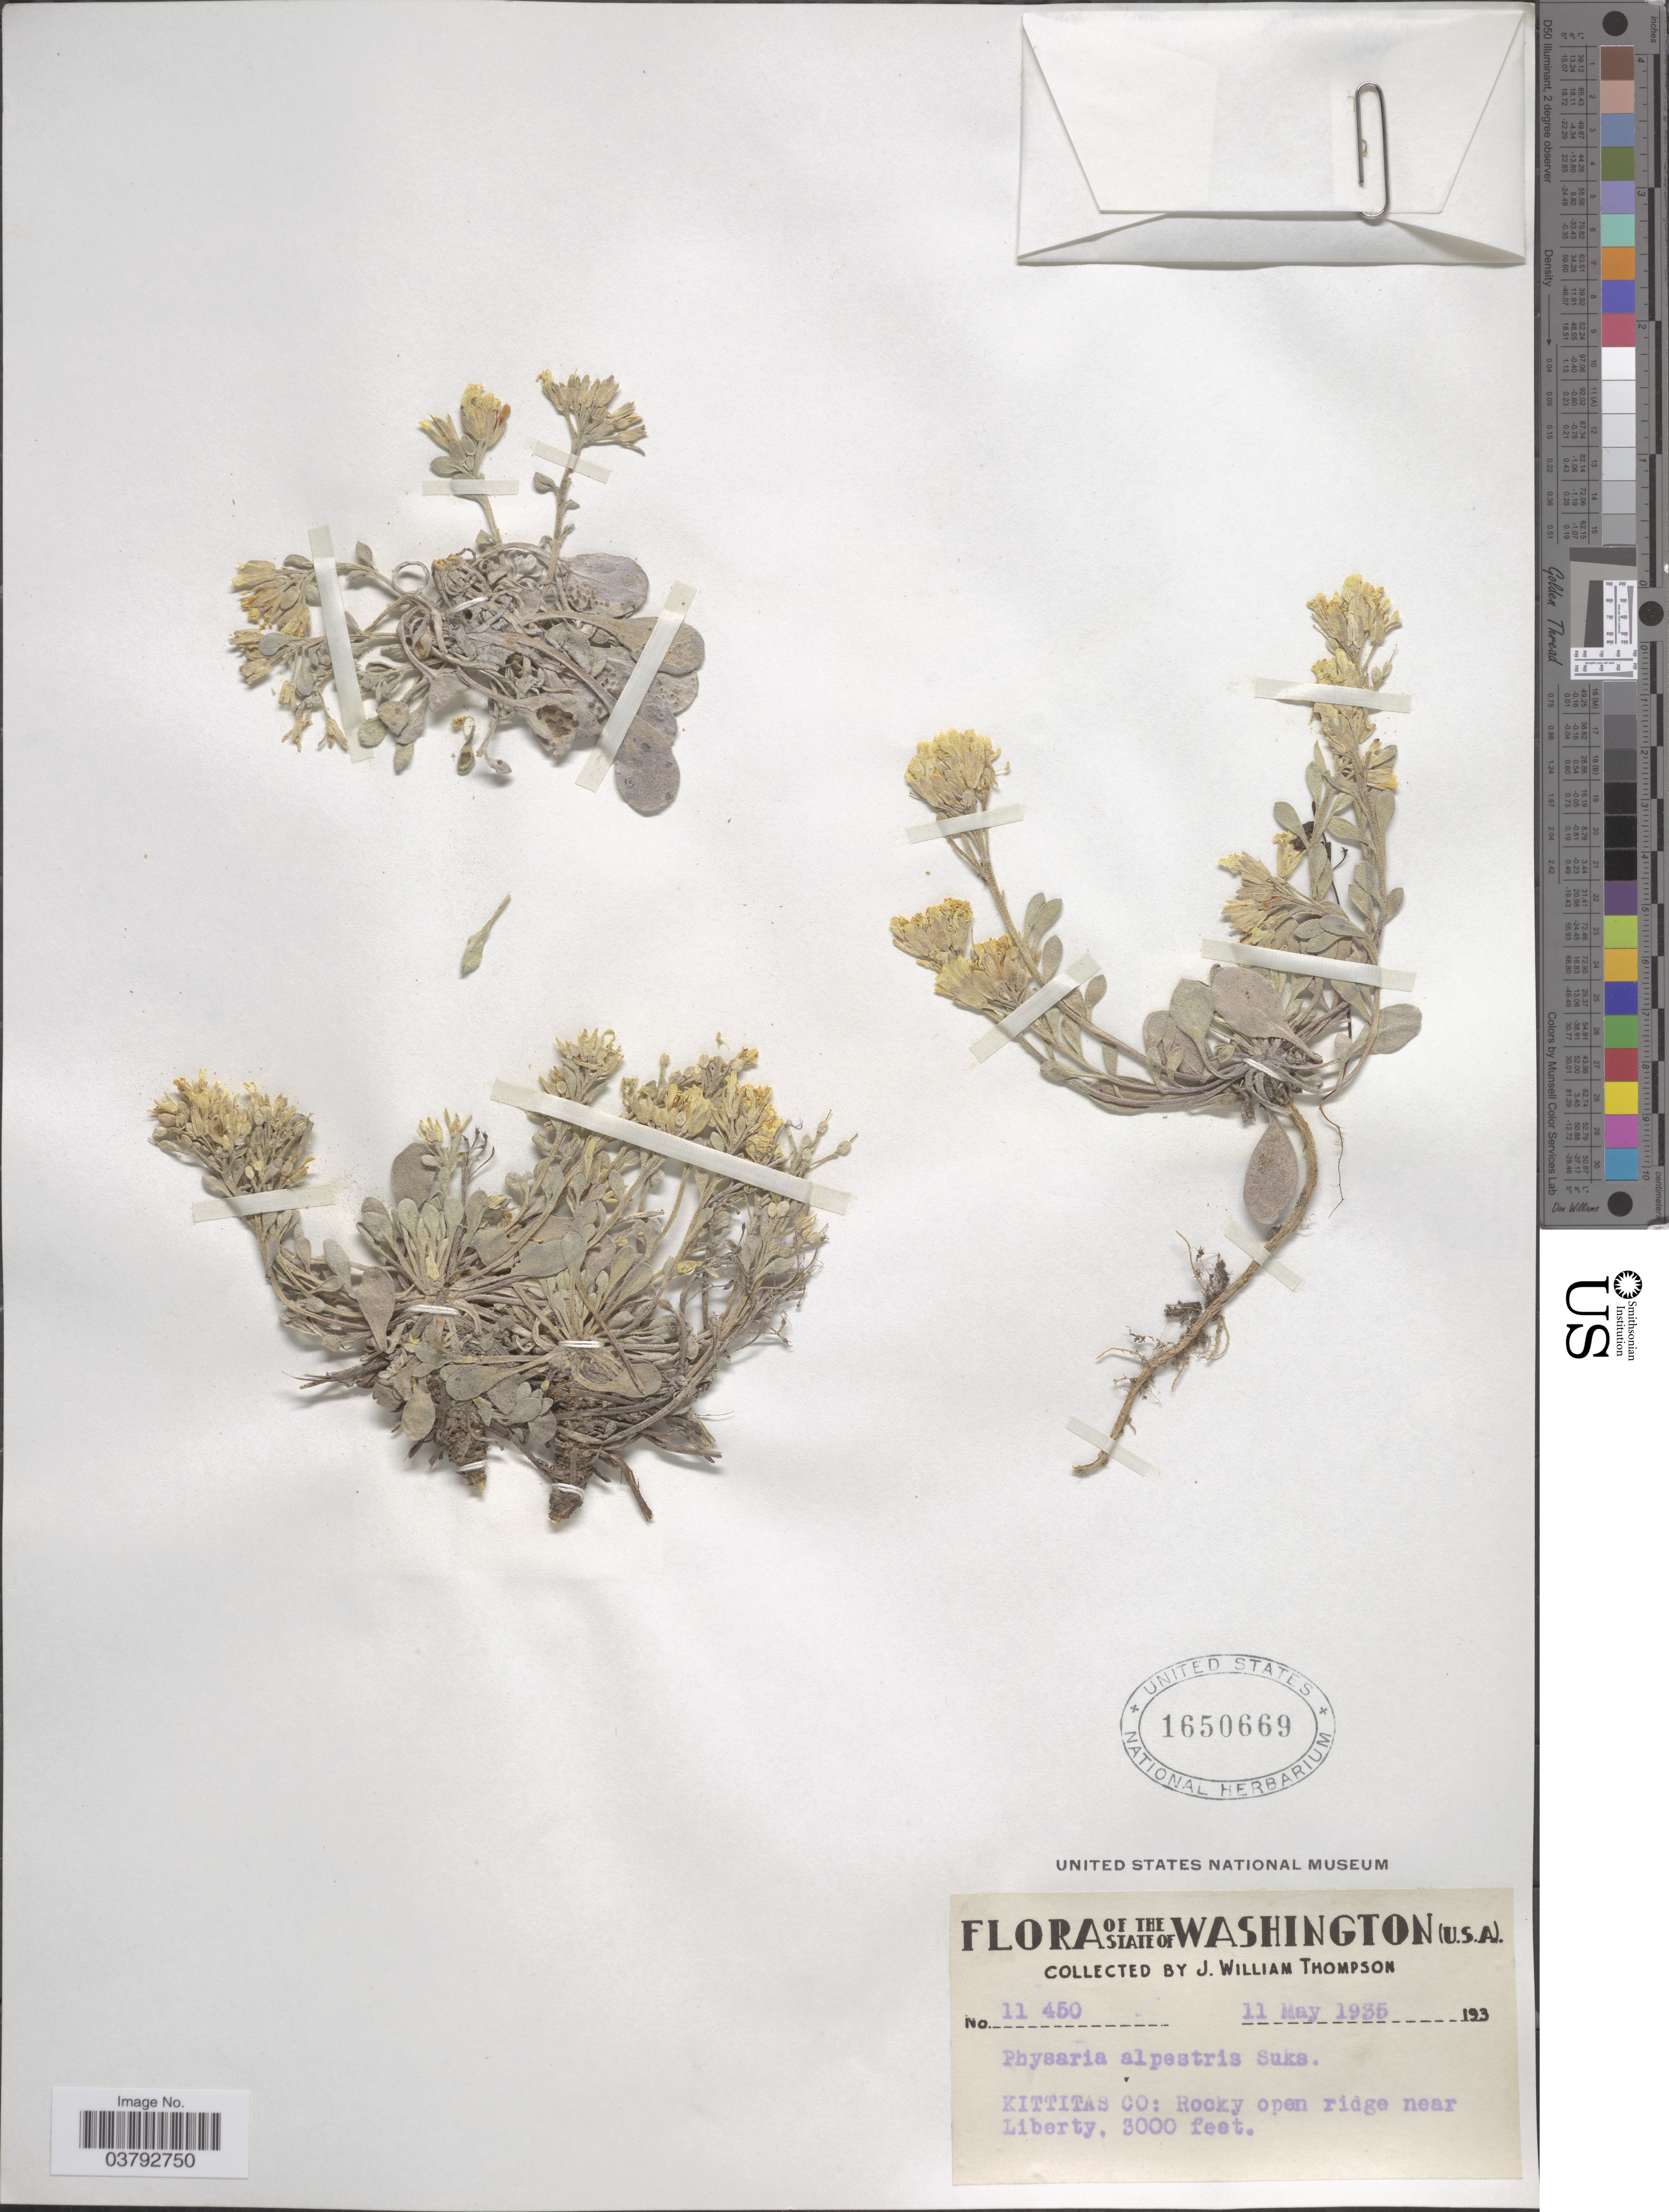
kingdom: Plantae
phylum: Tracheophyta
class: Magnoliopsida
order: Brassicales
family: Brassicaceae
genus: Physaria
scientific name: Physaria alpestris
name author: Suksd.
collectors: J. W. Thompson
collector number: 11450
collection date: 1935-05-11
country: United States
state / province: Washington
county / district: Kittitas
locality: Kittitas Co: Rocky open ridge near Liberty.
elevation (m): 914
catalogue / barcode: US 1650669